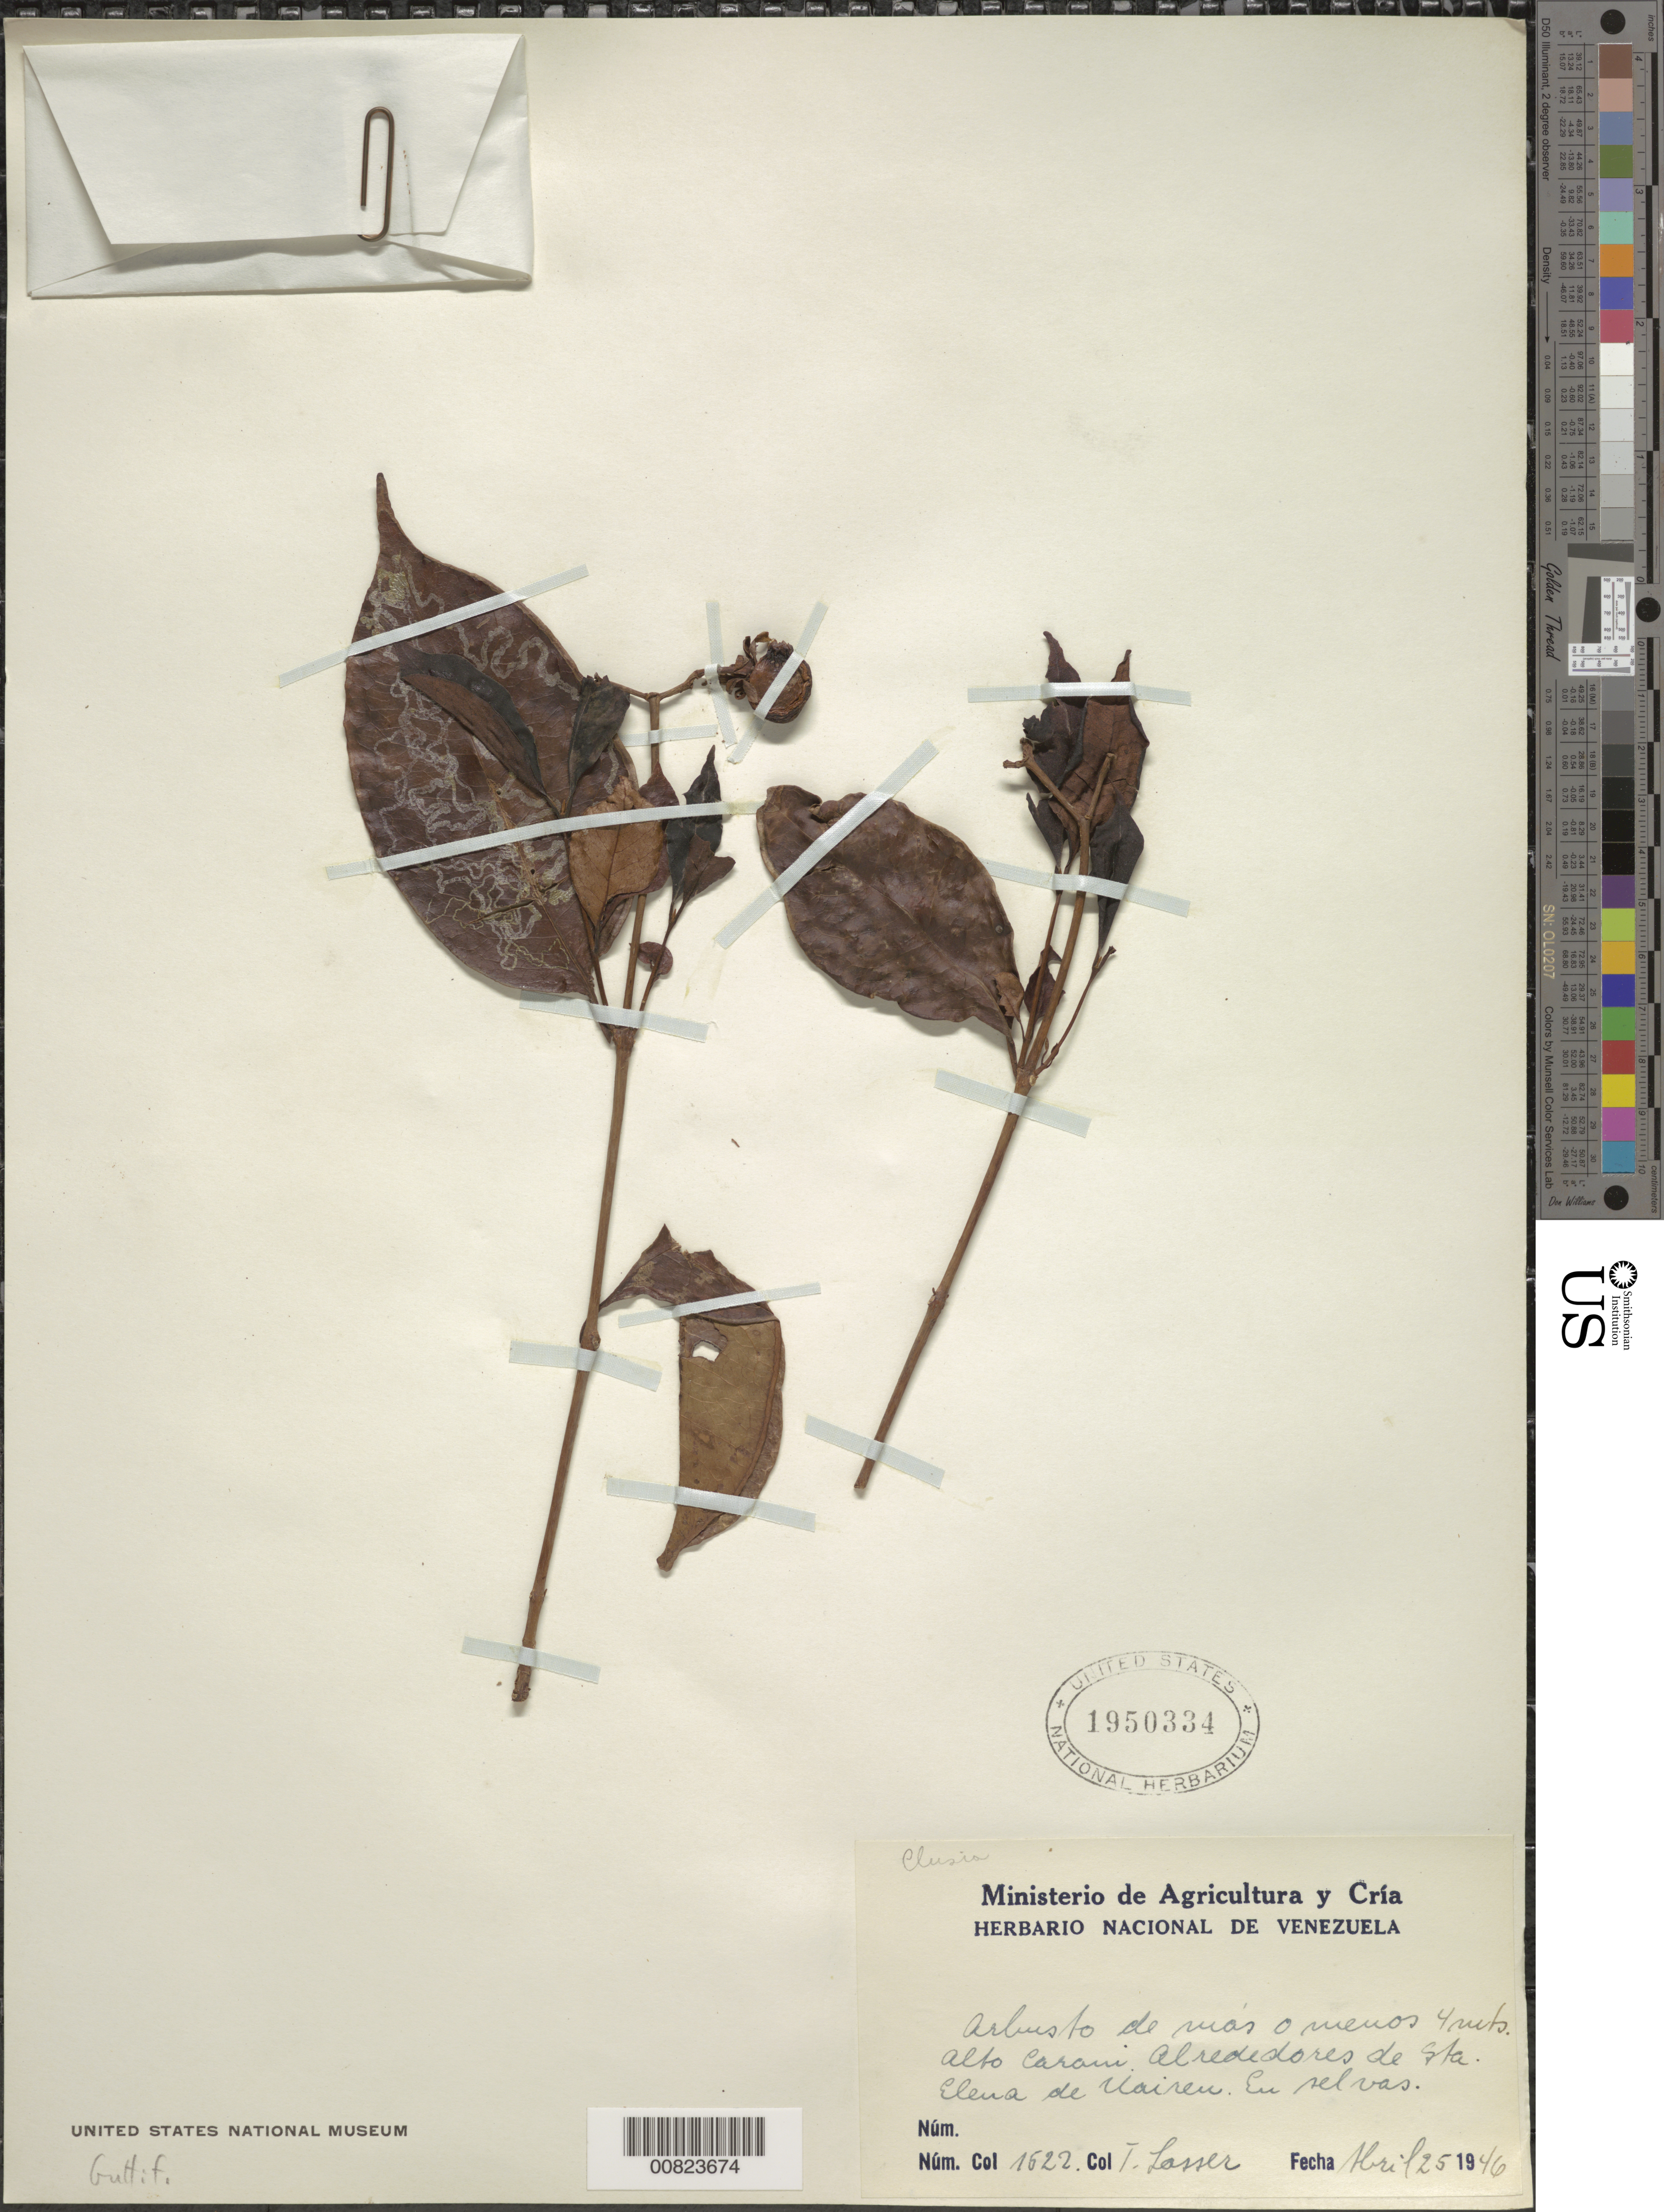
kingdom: Plantae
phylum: Tracheophyta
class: Magnoliopsida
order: Malpighiales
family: Clusiaceae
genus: Clusia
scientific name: Clusia sp.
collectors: T. Lasser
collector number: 1622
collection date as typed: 25-Apr-46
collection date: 1946-04-25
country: Venezuela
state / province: Bolívar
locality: Sta. Elena de Uairén, Alto Caroní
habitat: Selvas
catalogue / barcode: US 1950334